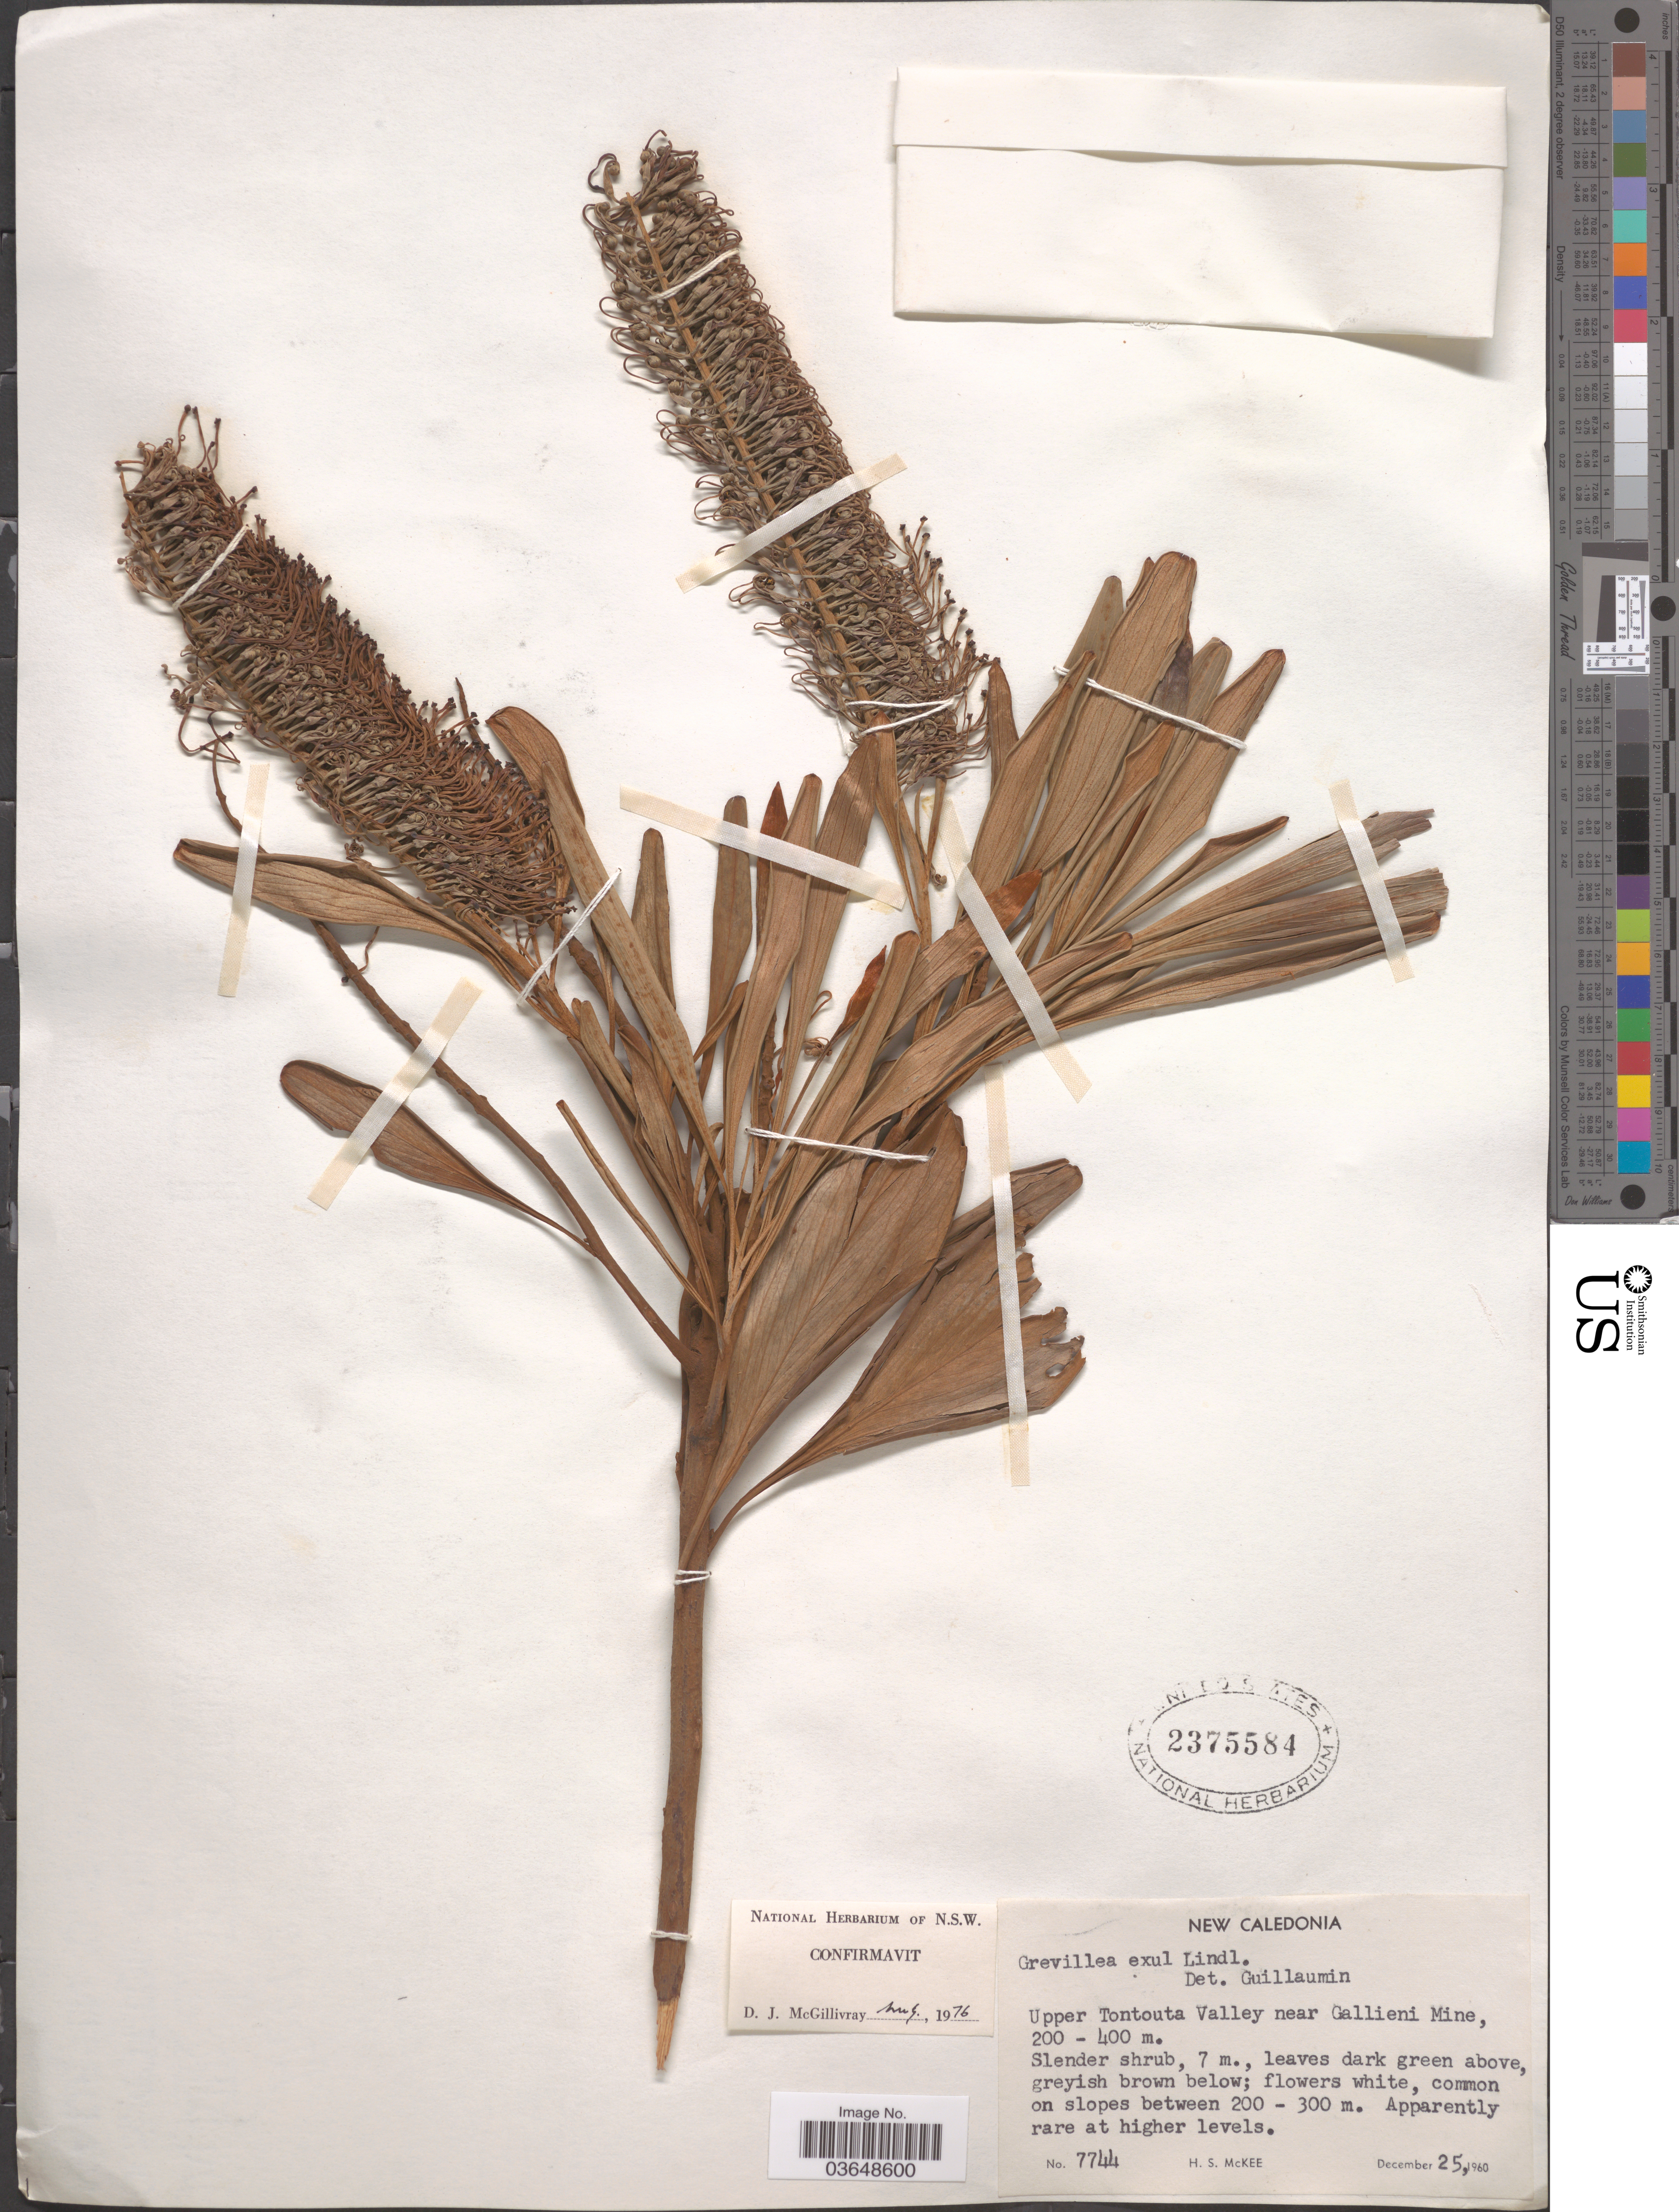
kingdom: Plantae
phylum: Tracheophyta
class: Magnoliopsida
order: Proteales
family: Proteaceae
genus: Grevillea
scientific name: Grevillea exul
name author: Lindl.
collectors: H. S. McKee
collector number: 7744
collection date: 1960-12-25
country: New Caledonia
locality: Upper Tontouta Valley near Gallieni Mine.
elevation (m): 200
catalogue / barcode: US 2375584